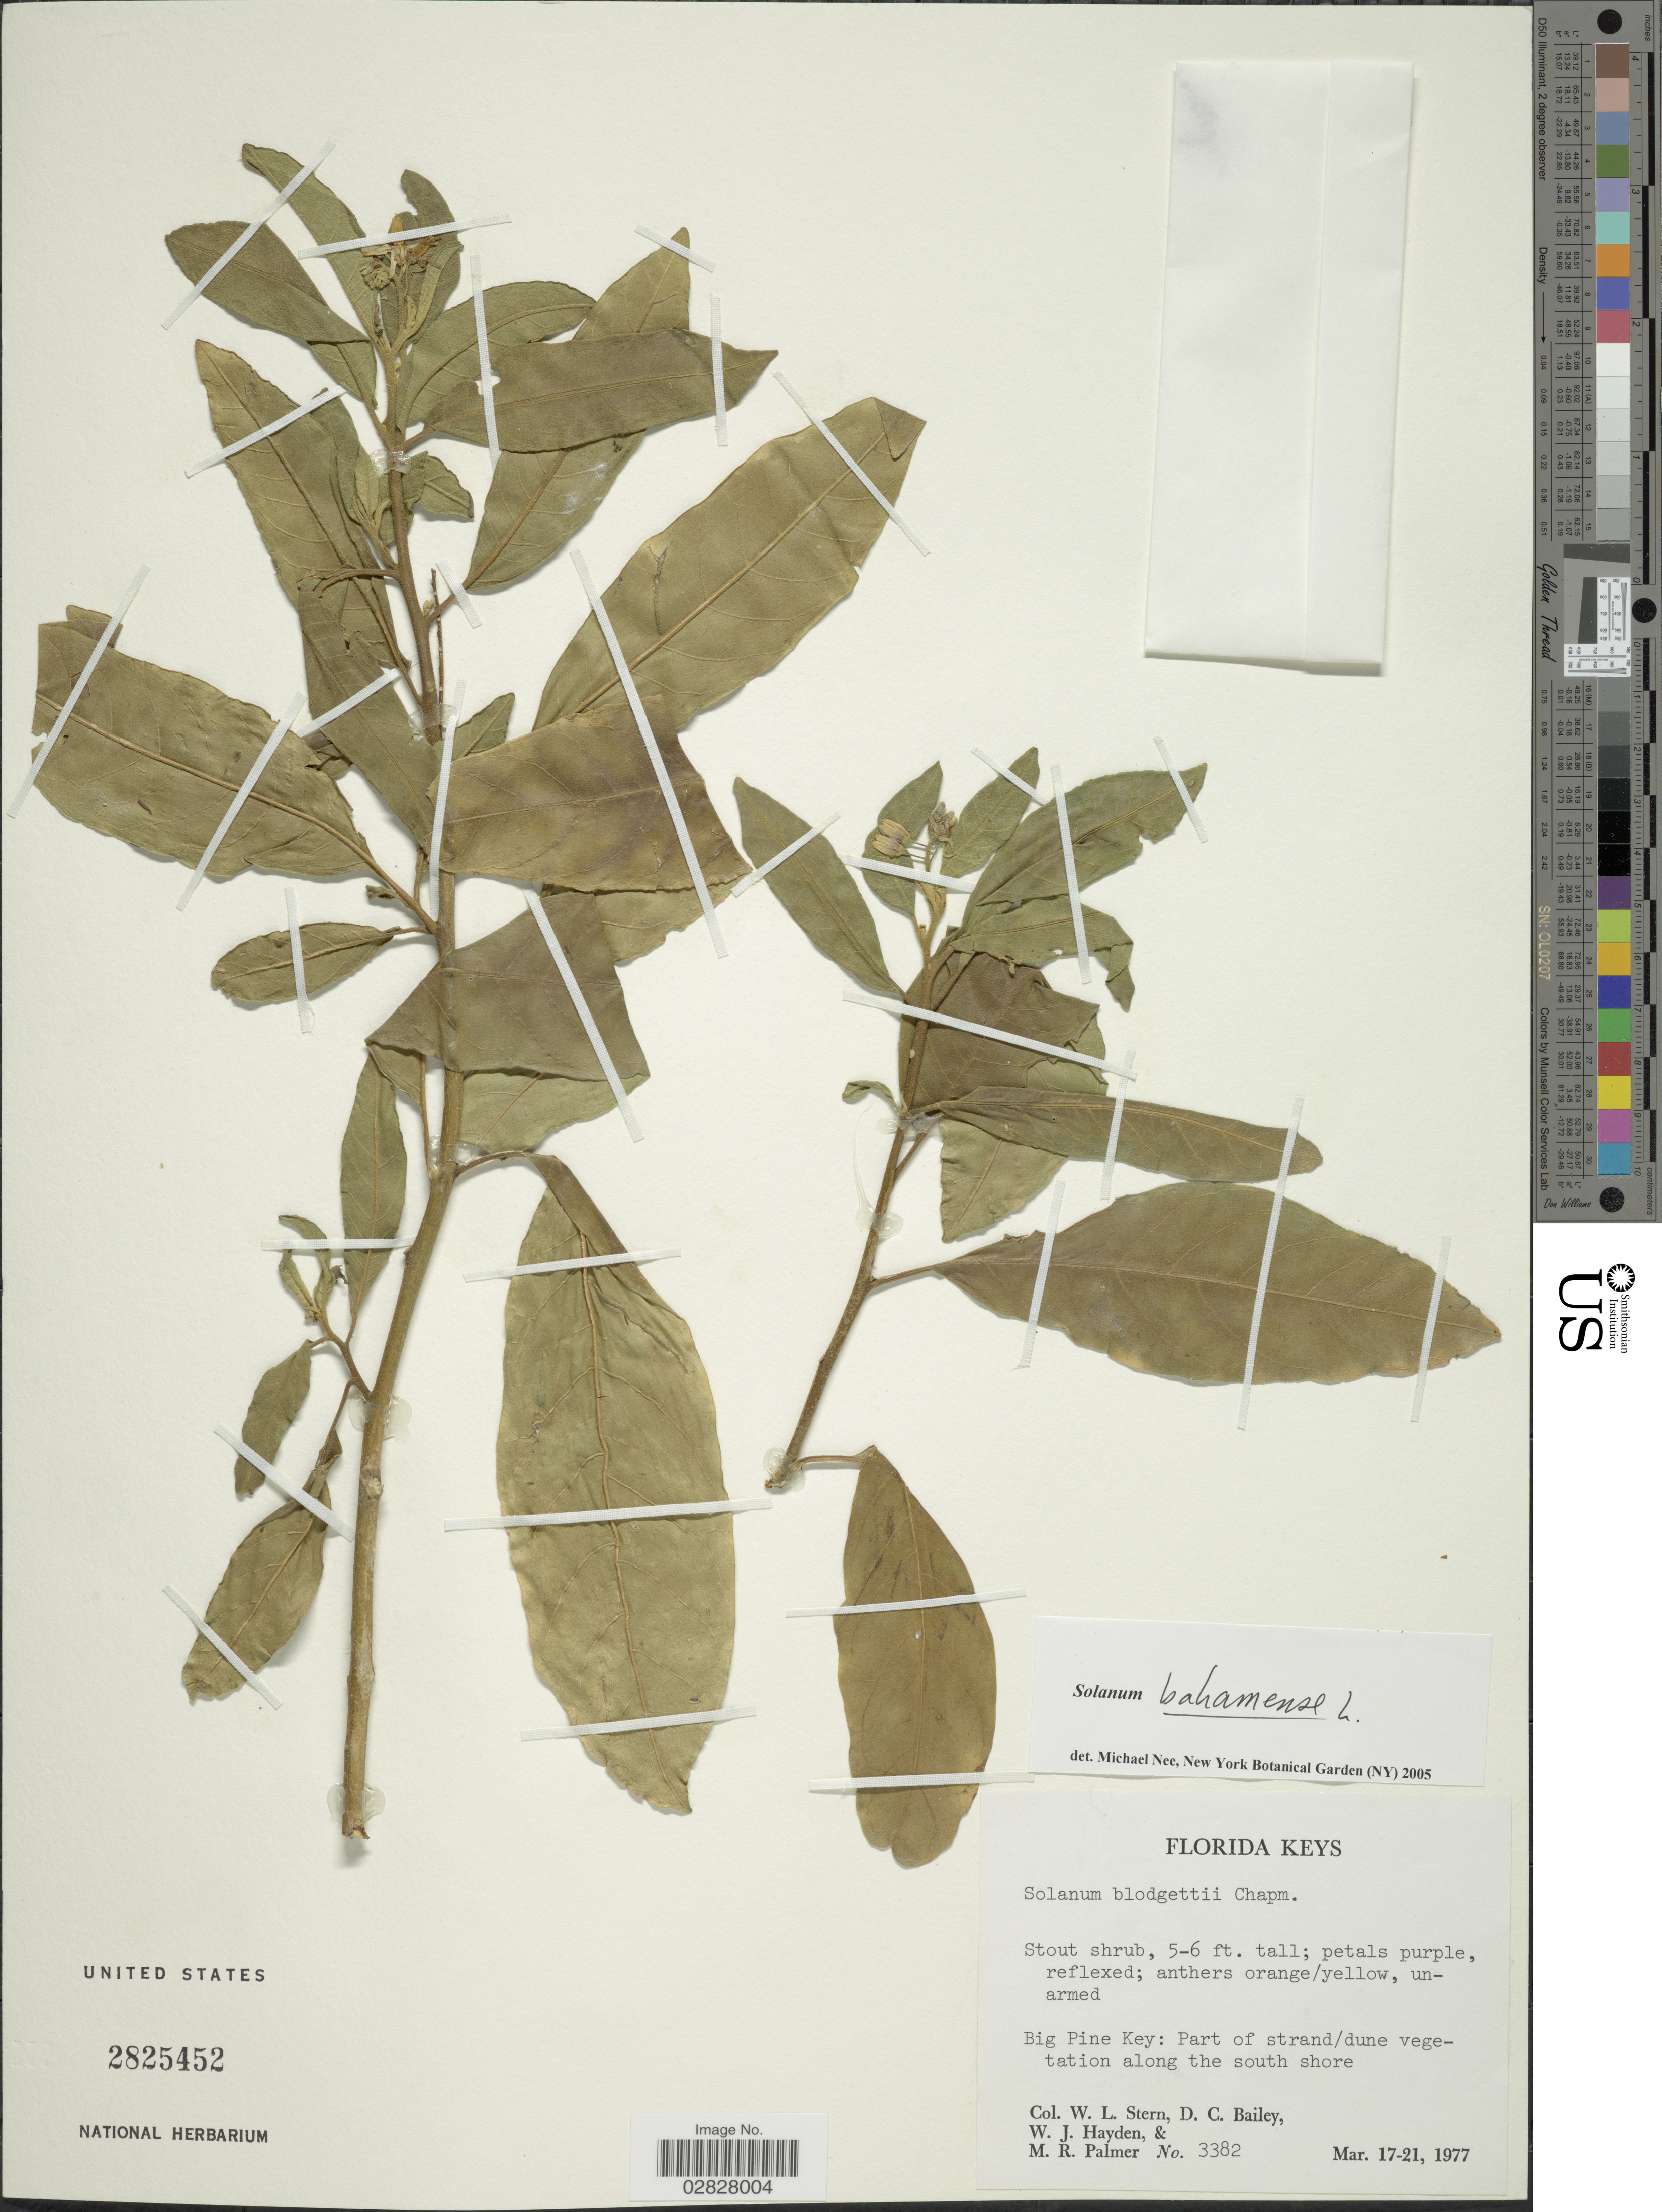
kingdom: Plantae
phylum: Tracheophyta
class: Magnoliopsida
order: Solanales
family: Solanaceae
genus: Solanum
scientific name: Solanum bahamense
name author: L.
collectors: W. L. Stern, D. C. Bailey, W. Hayden & M. R. Palmer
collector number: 3382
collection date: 1977-03-17/1977-03-21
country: United States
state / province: Florida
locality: Florida Keys. Big Pine Key: Part of strand/dune vegetation along the south shore.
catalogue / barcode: US 2825452